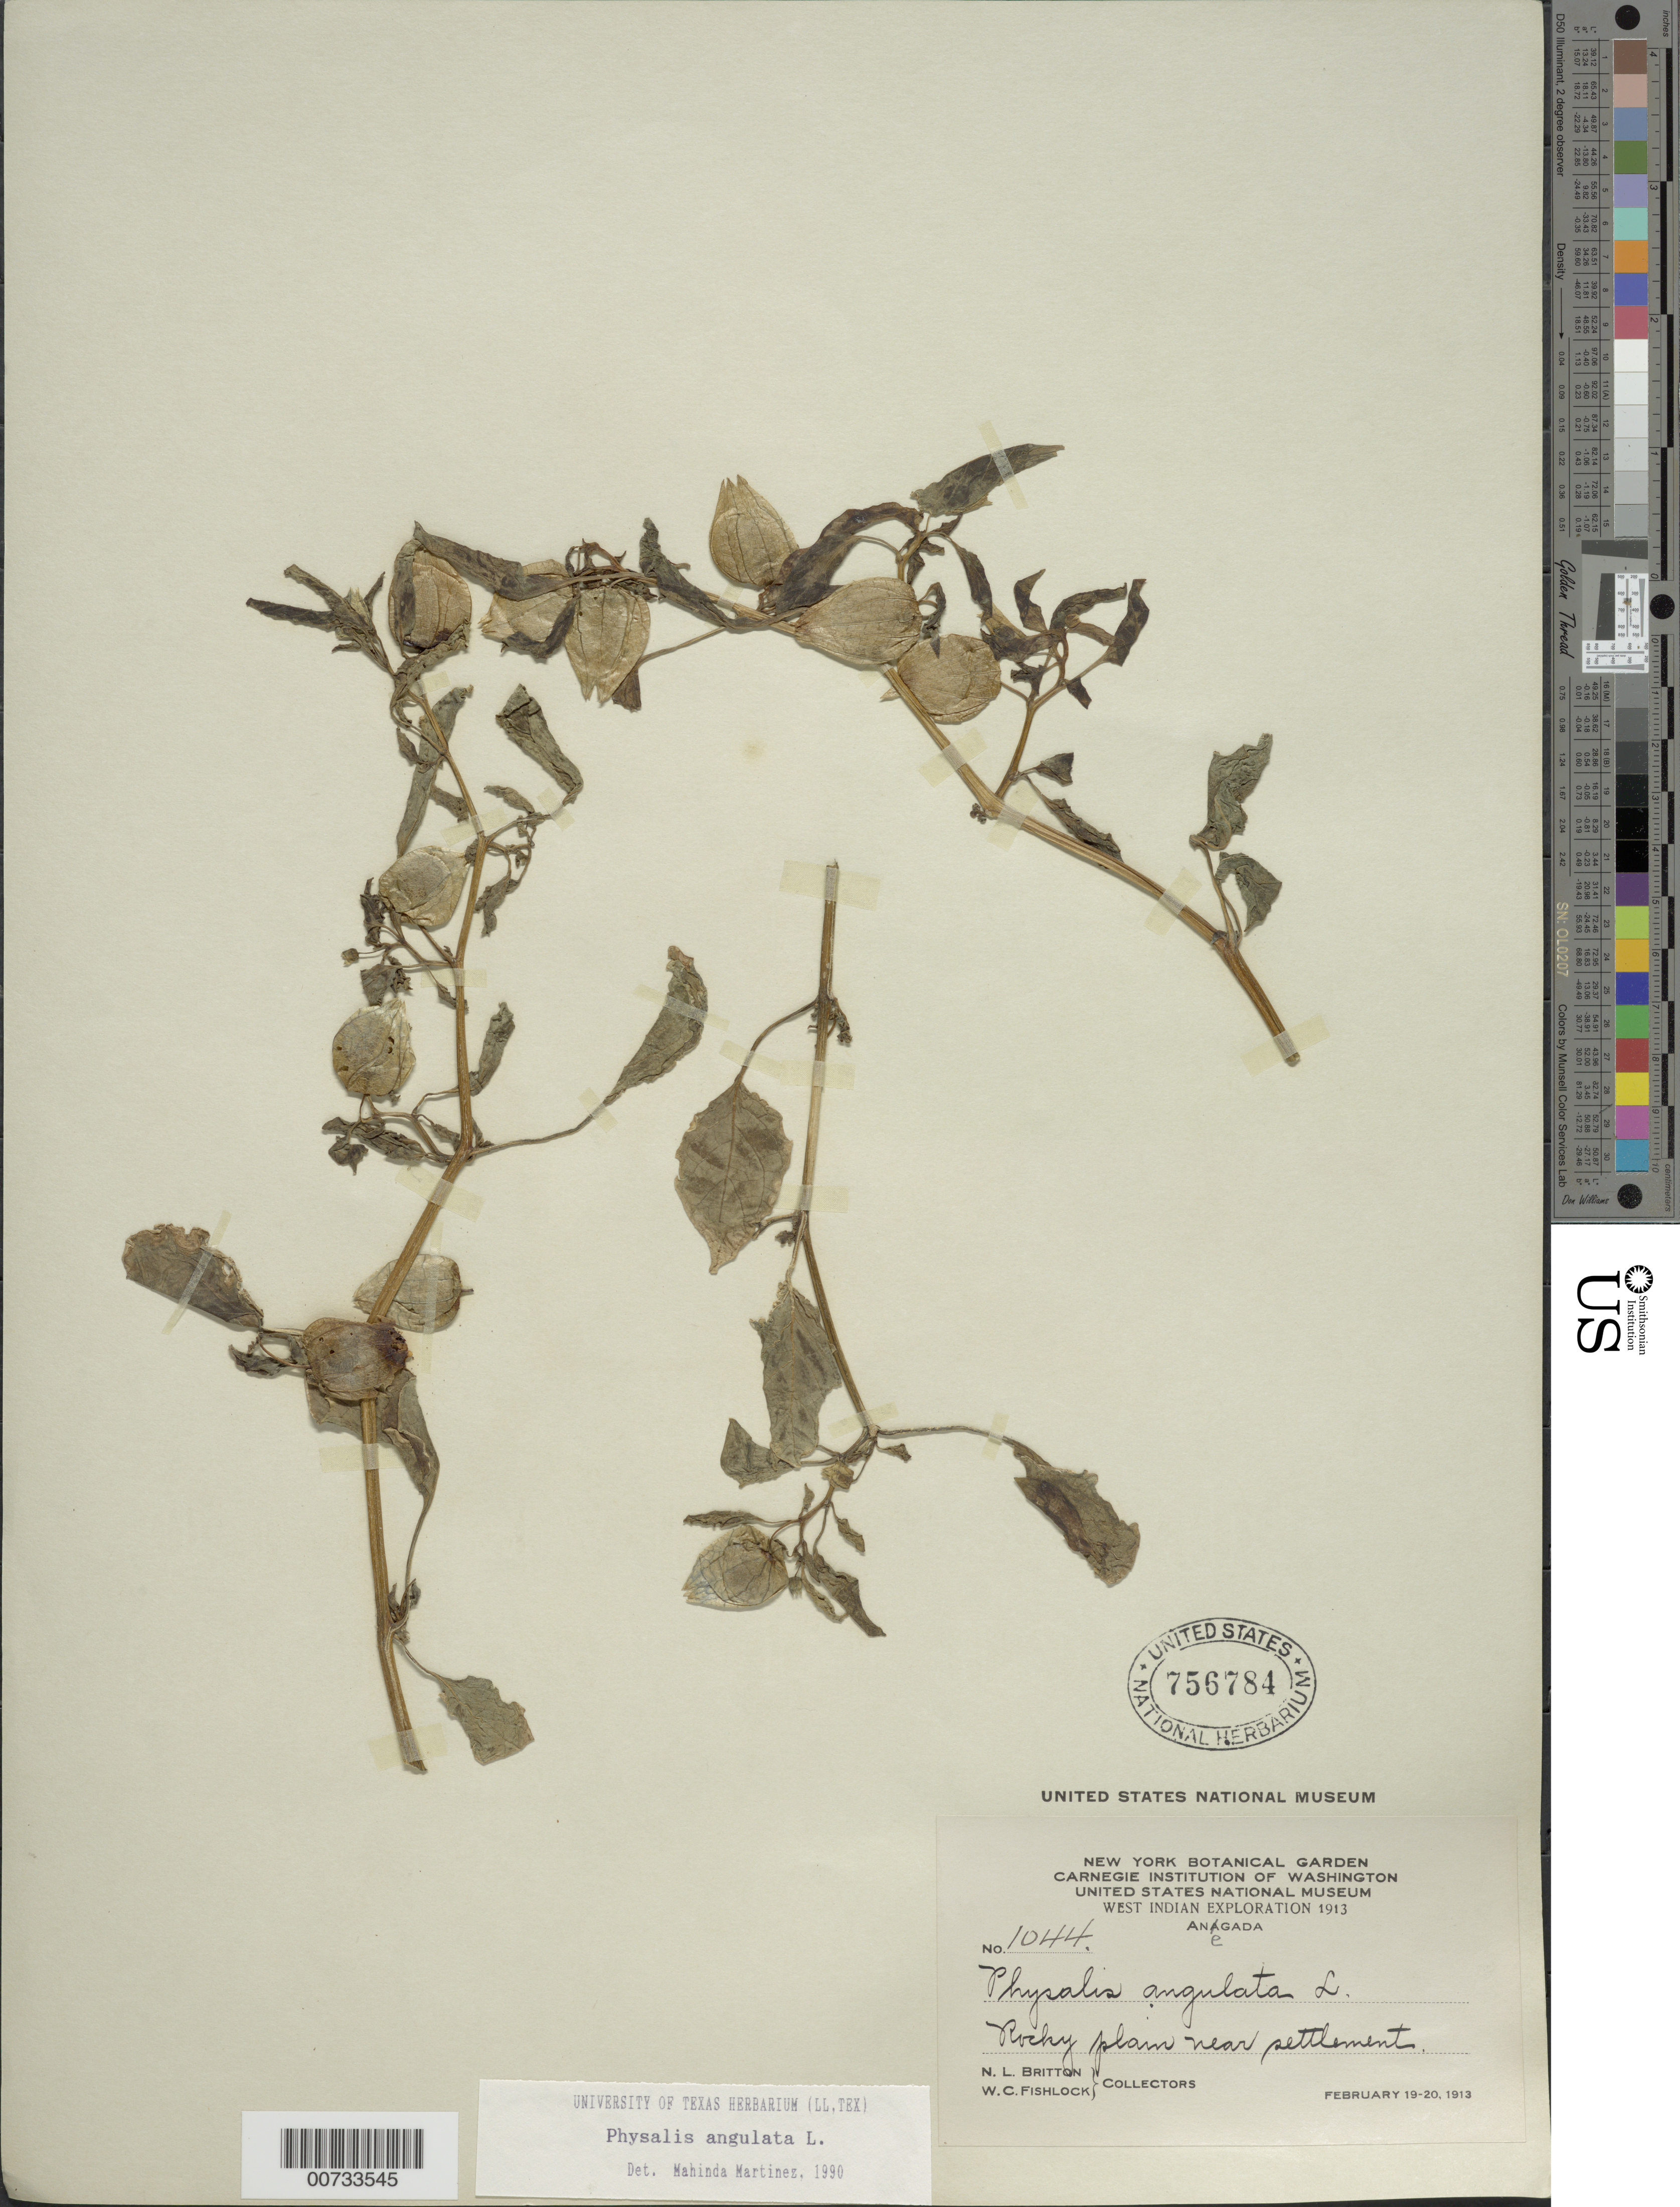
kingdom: Plantae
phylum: Tracheophyta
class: Magnoliopsida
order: Solanales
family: Solanaceae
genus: Physalis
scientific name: Physalis angulata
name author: L.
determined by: Martinez, M.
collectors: N. Britton & W. Fishlock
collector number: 1044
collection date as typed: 19 Feb 1913 to 20 Feb 1913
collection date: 1913-02-19/1913-02-20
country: British Virgin Islands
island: Anegada I.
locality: Anegada, near Settlement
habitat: Rocky plain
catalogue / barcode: US 756784